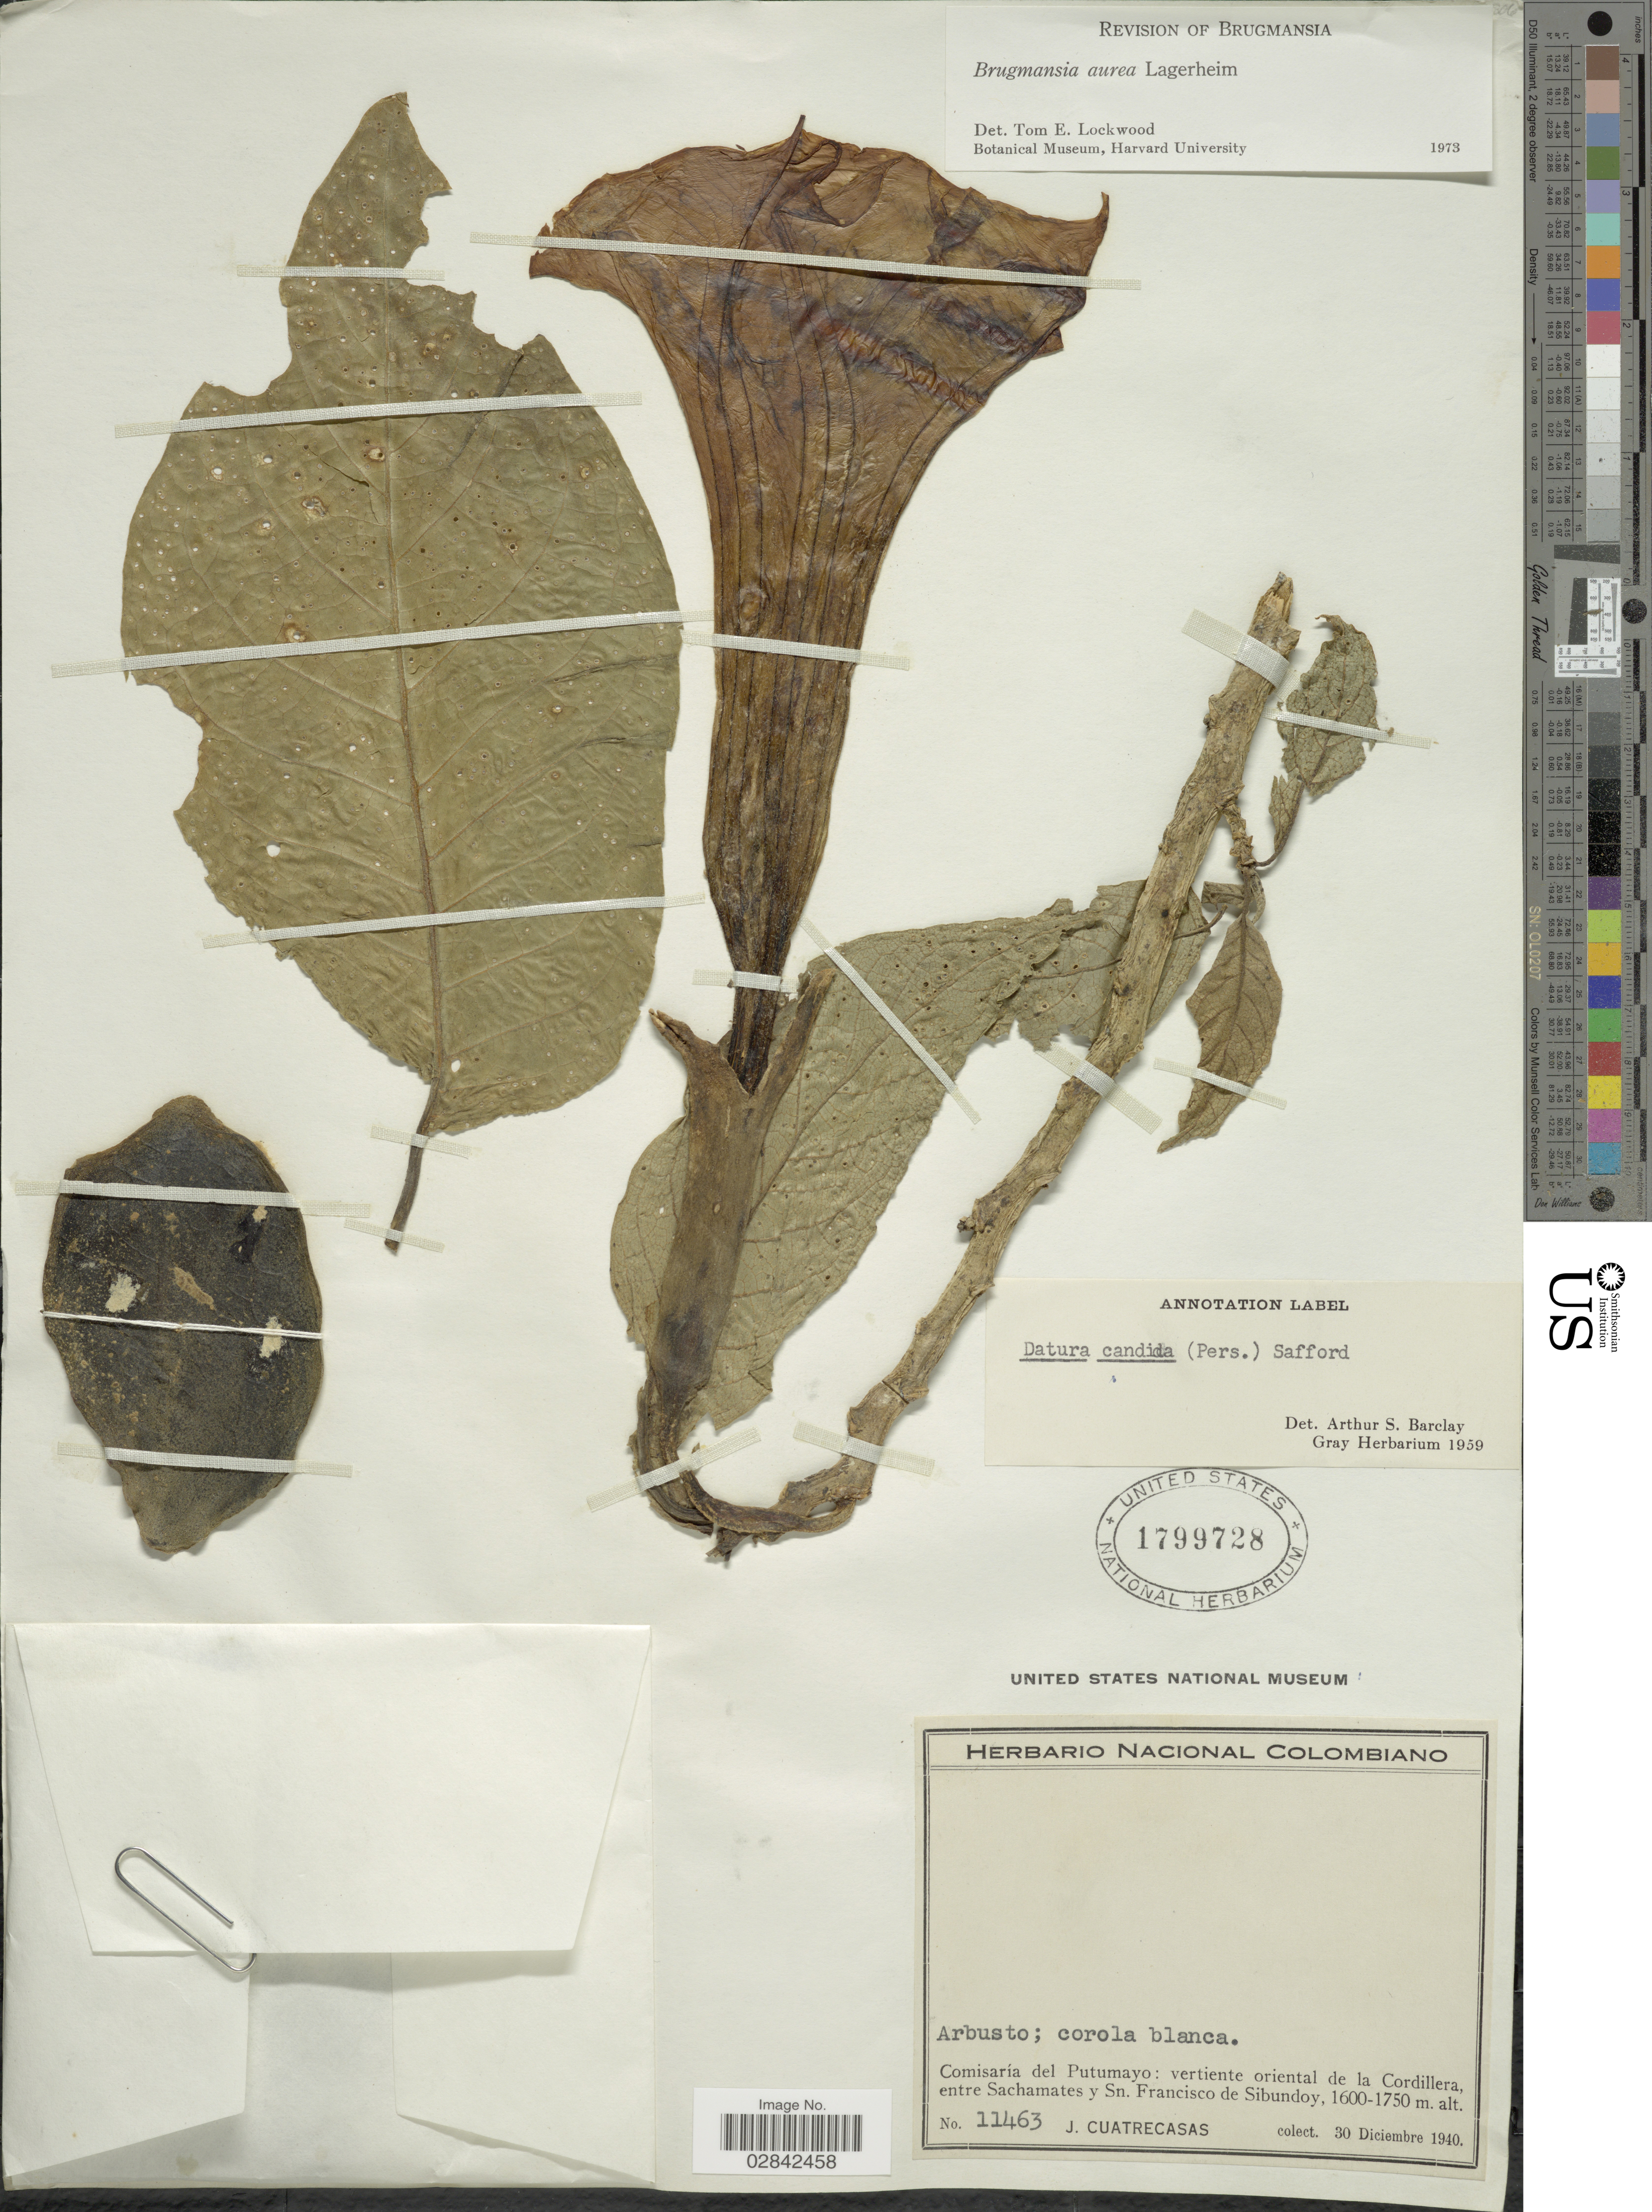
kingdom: Plantae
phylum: Tracheophyta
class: Magnoliopsida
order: Solanales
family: Solanaceae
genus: Brugmansia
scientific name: Brugmansia aurea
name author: Lagerh.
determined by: Lockwood, T. E.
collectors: J. Cuatrecasas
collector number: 11463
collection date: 1940-12-30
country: Colombia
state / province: Putumayo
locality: Comisaría del Putumayo: vertiente oriental de la Cordillera, entre Sachamates y Sn. Francisco de Sibundoy.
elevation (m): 1600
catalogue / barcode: US 1799728